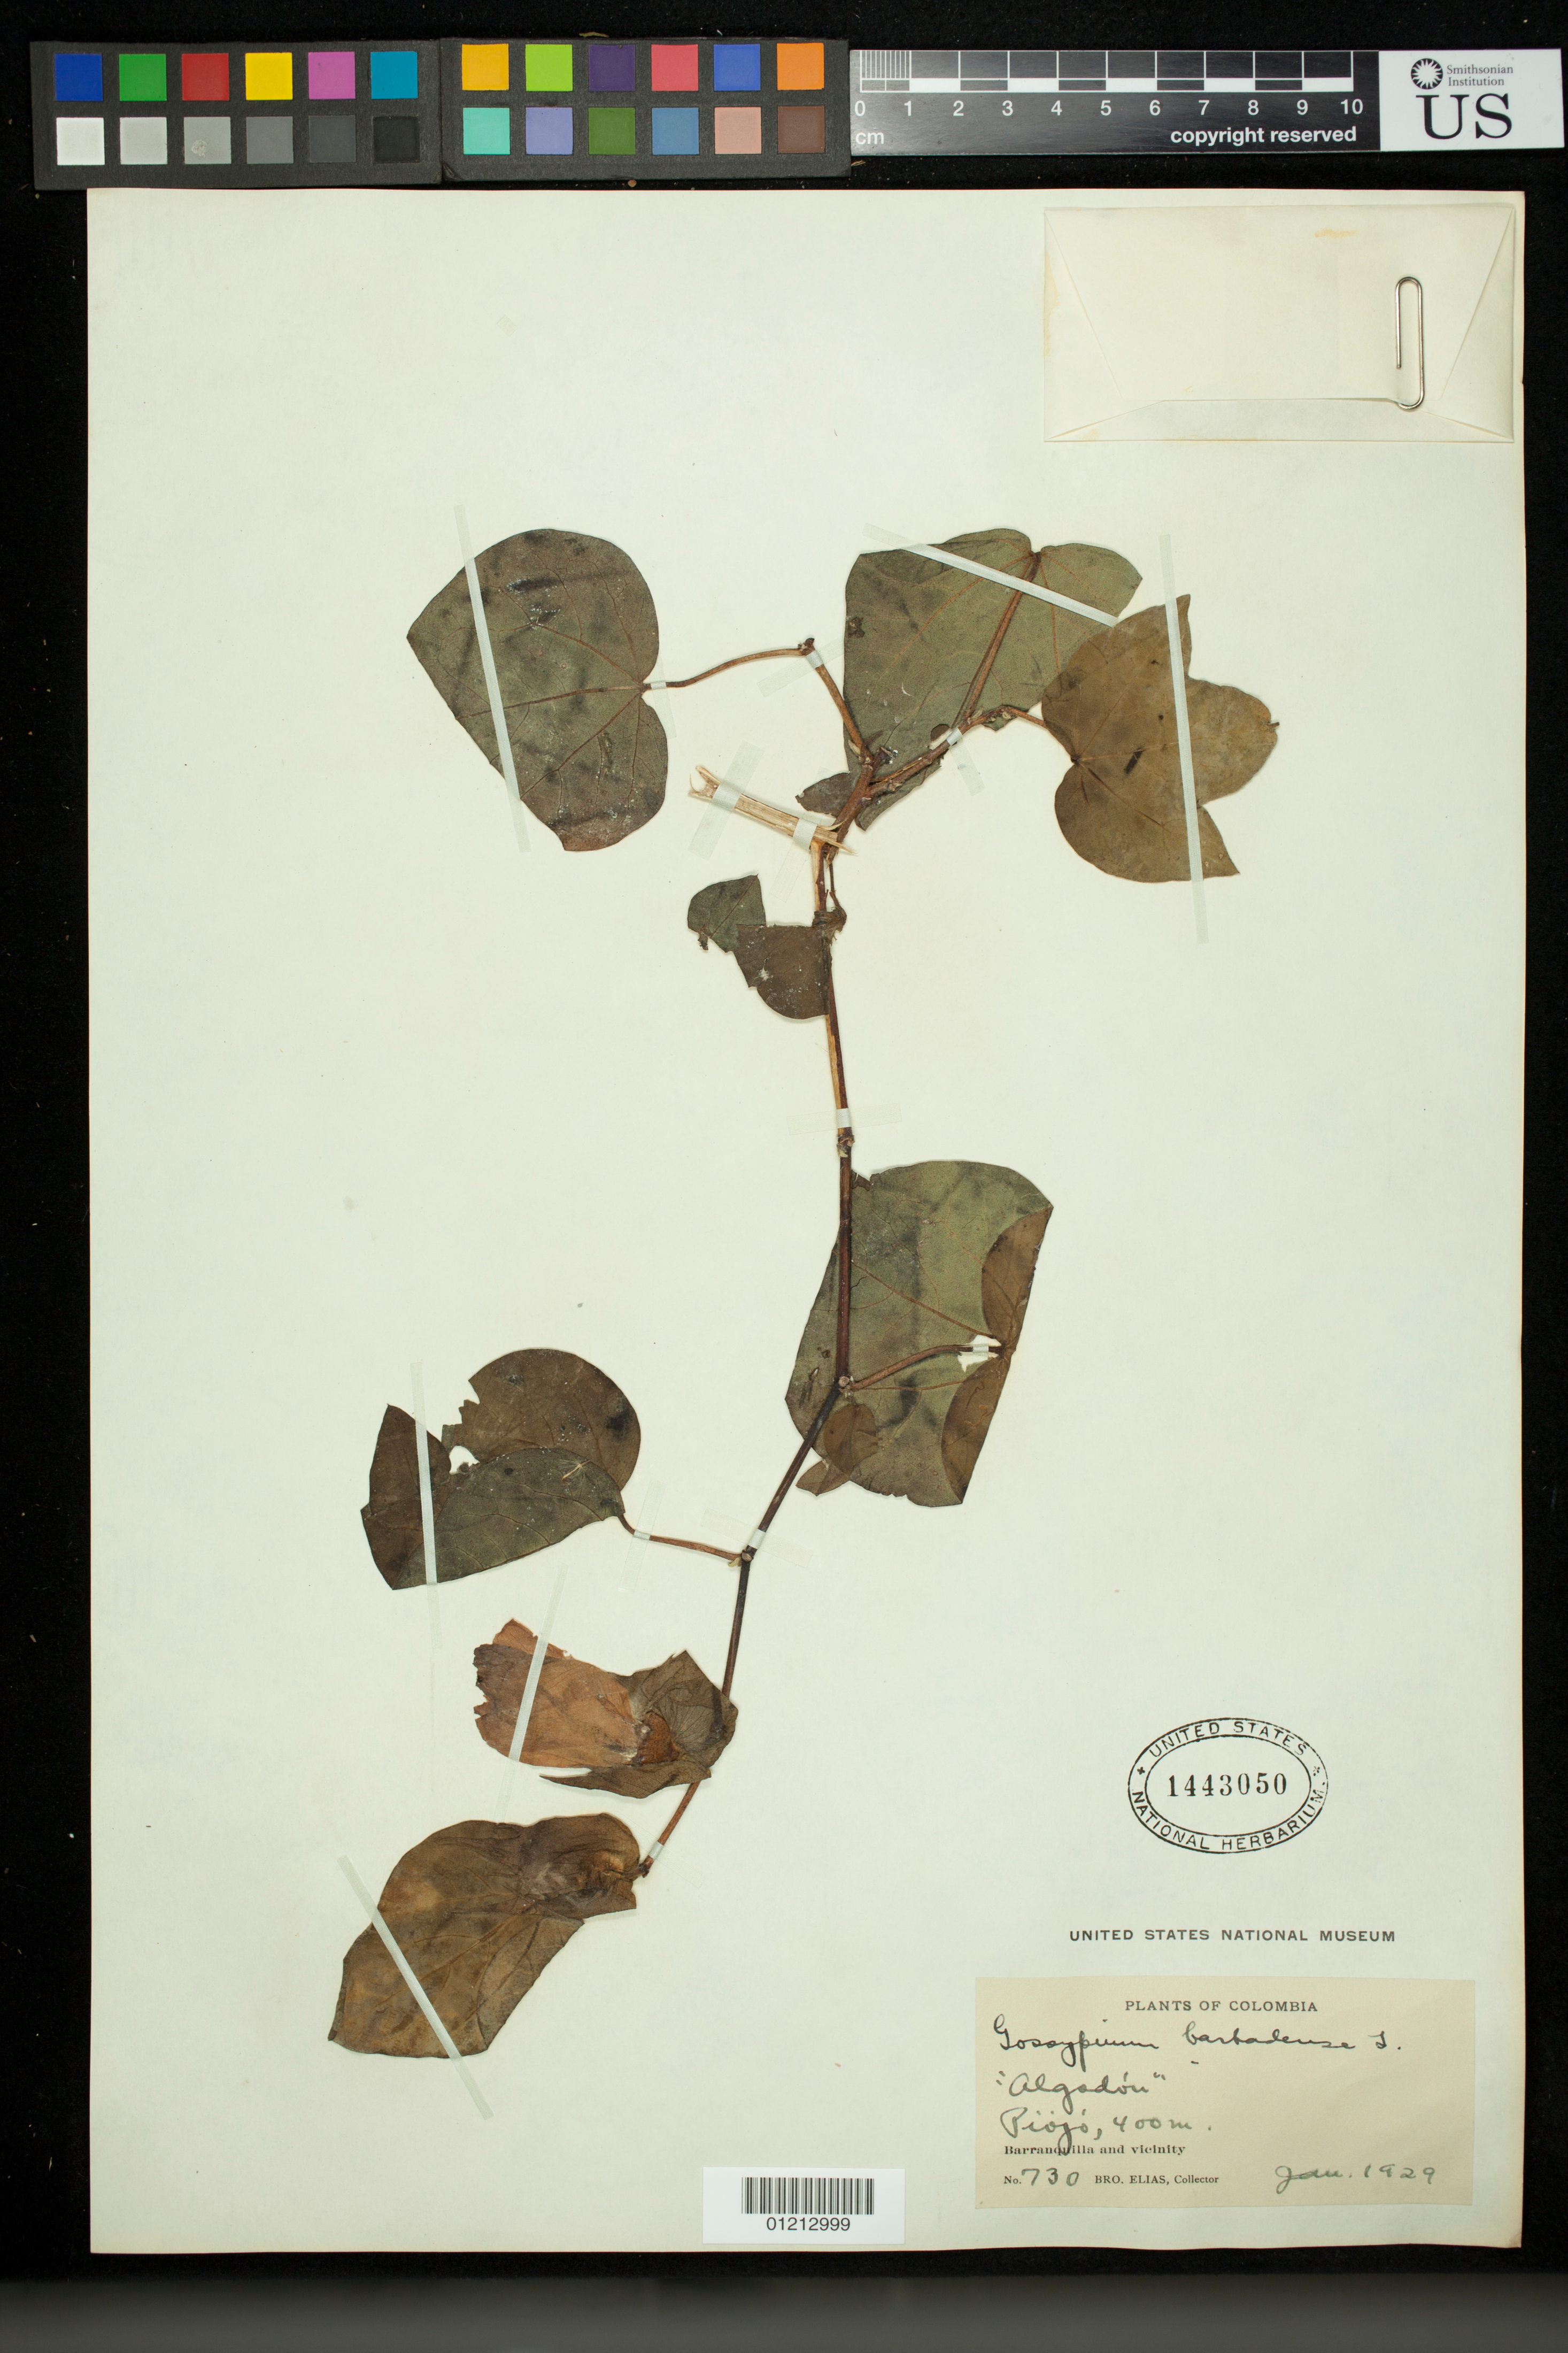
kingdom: Plantae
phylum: Tracheophyta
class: Magnoliopsida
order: Malvales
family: Malvaceae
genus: Gossypium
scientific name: Gossypium hirsutum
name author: L.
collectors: Bro. Elias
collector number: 730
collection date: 1929-01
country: Colombia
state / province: Atlántico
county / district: Barranquilla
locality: Piojo. Barranquilla and vicinity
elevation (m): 400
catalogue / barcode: US 1443050